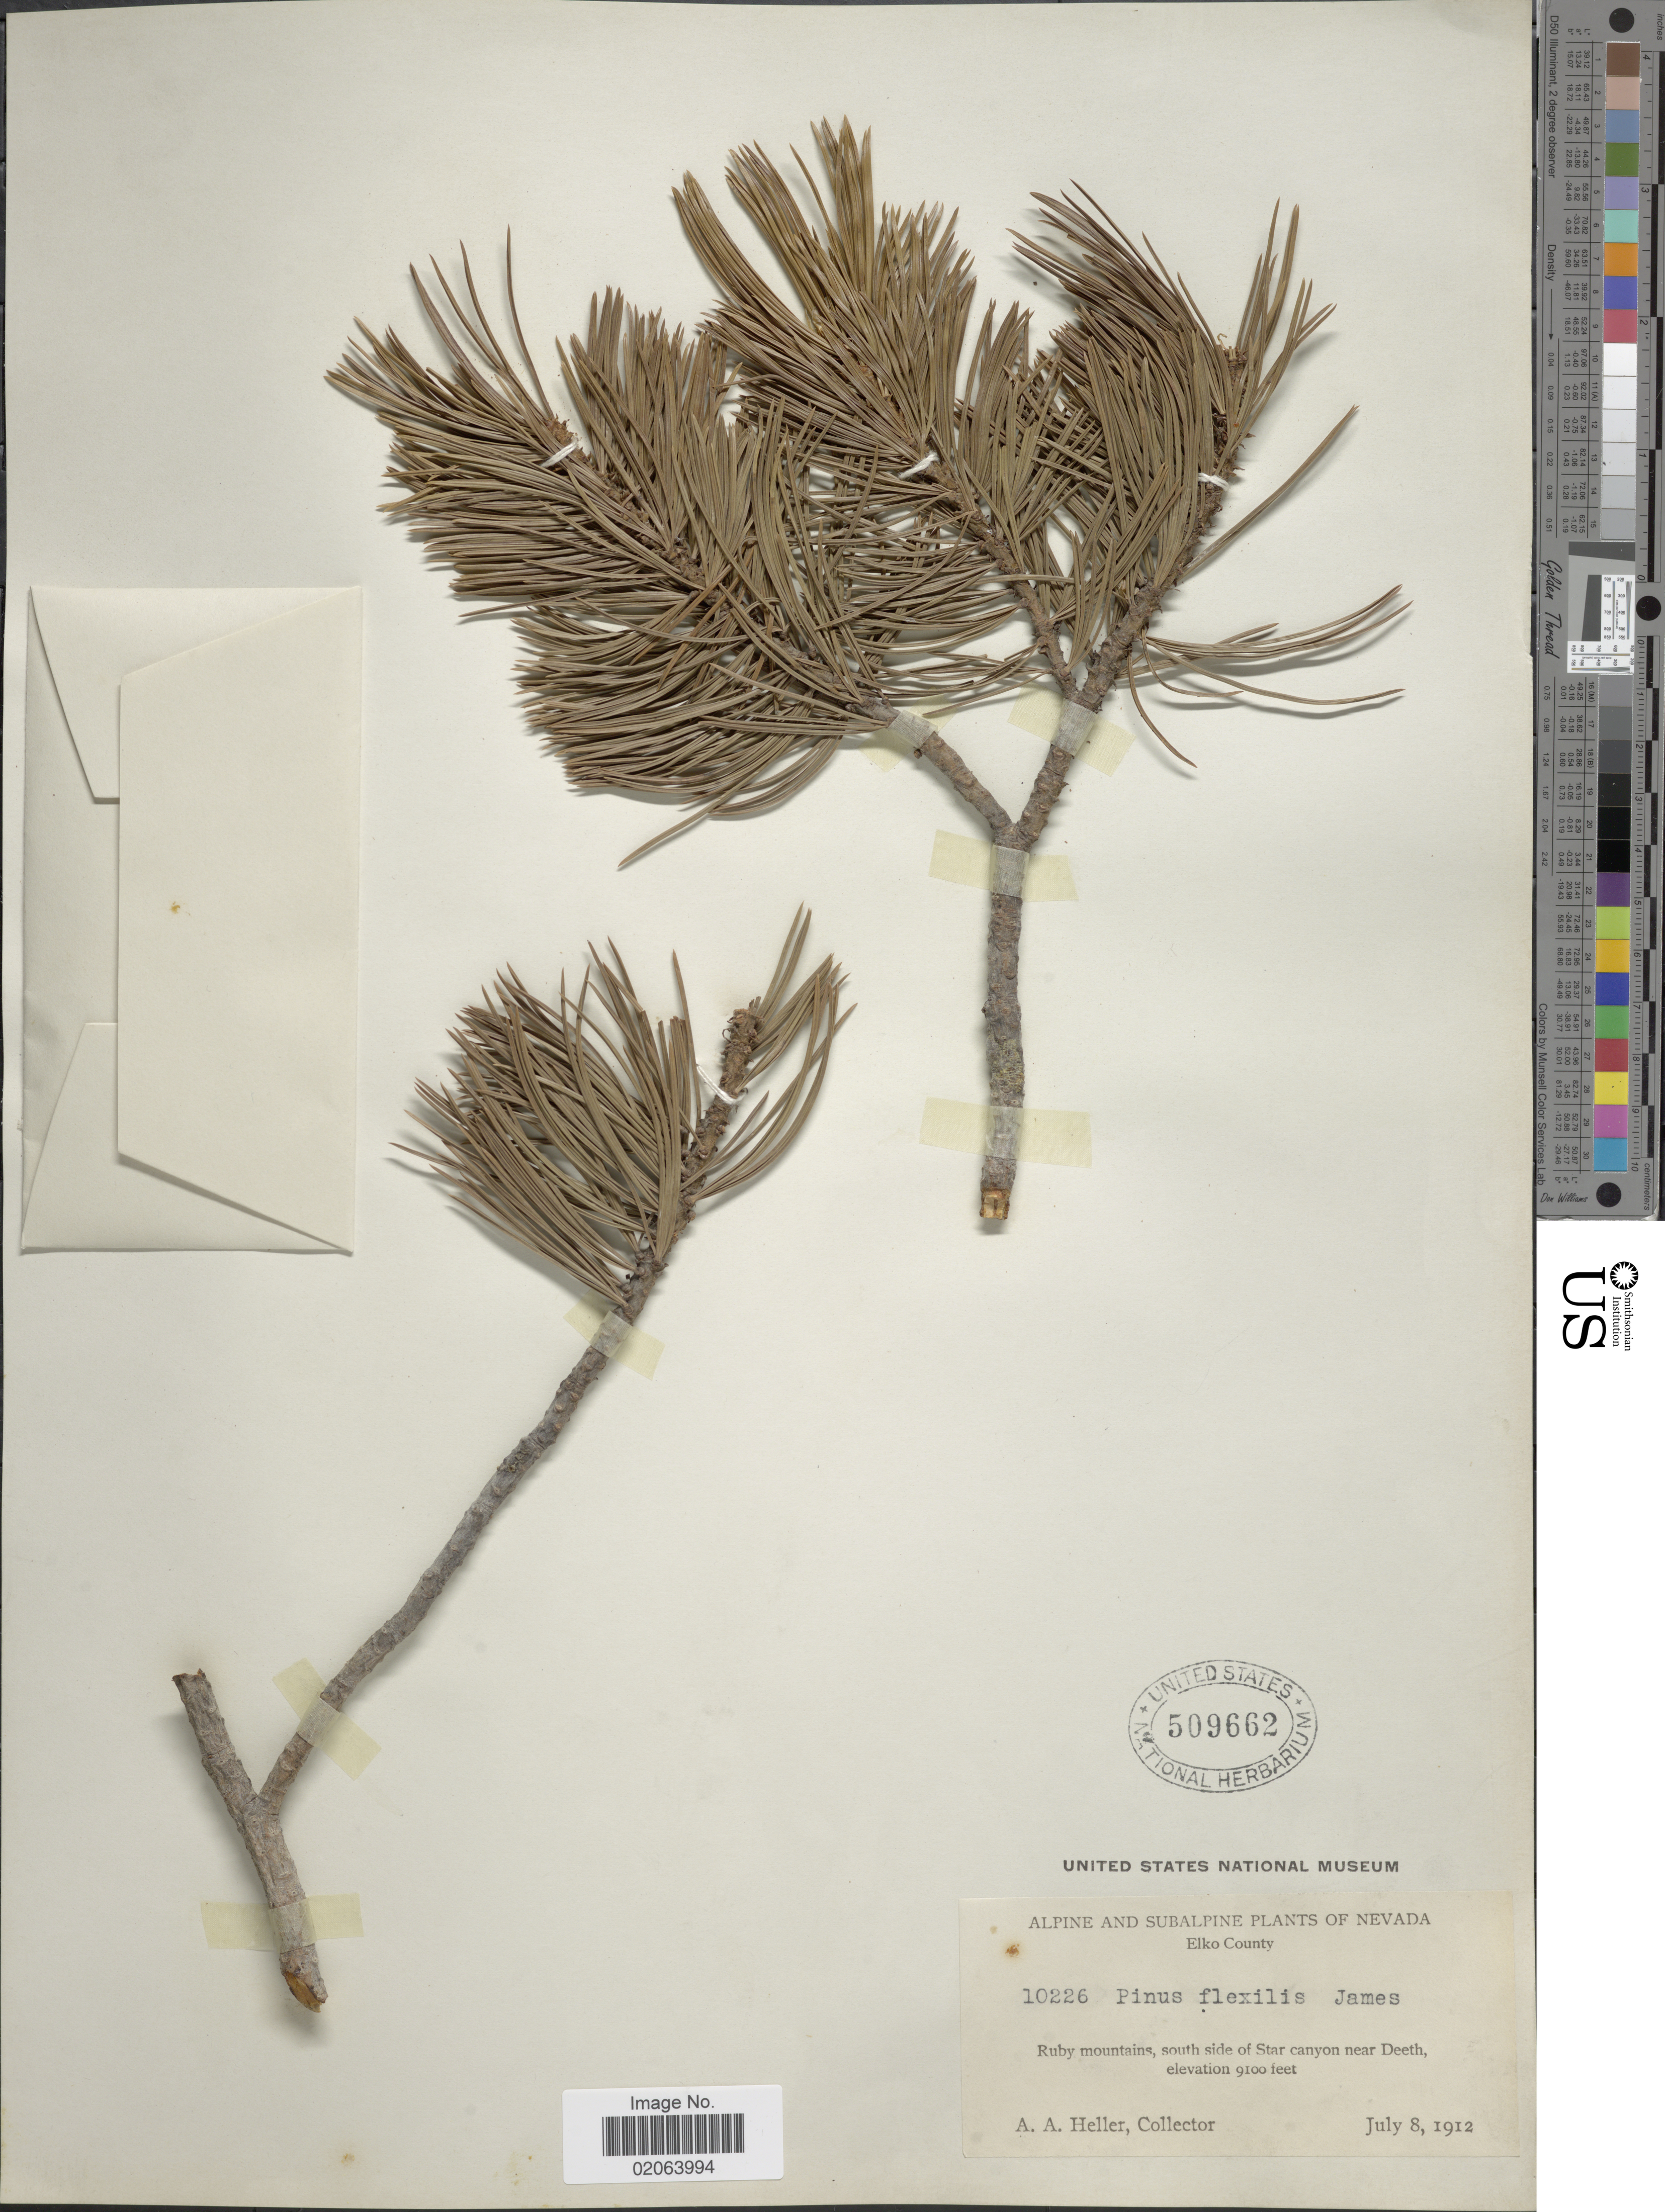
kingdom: Plantae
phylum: Tracheophyta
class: Pinopsida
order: Pinales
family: Pinaceae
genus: Pinus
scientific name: Pinus flexilis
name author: E. James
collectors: A. A. Heller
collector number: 10226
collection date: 1912-07-08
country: United States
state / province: Nevada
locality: Elko County. south side of Star canyon near Deeth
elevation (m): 2774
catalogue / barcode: US 509662